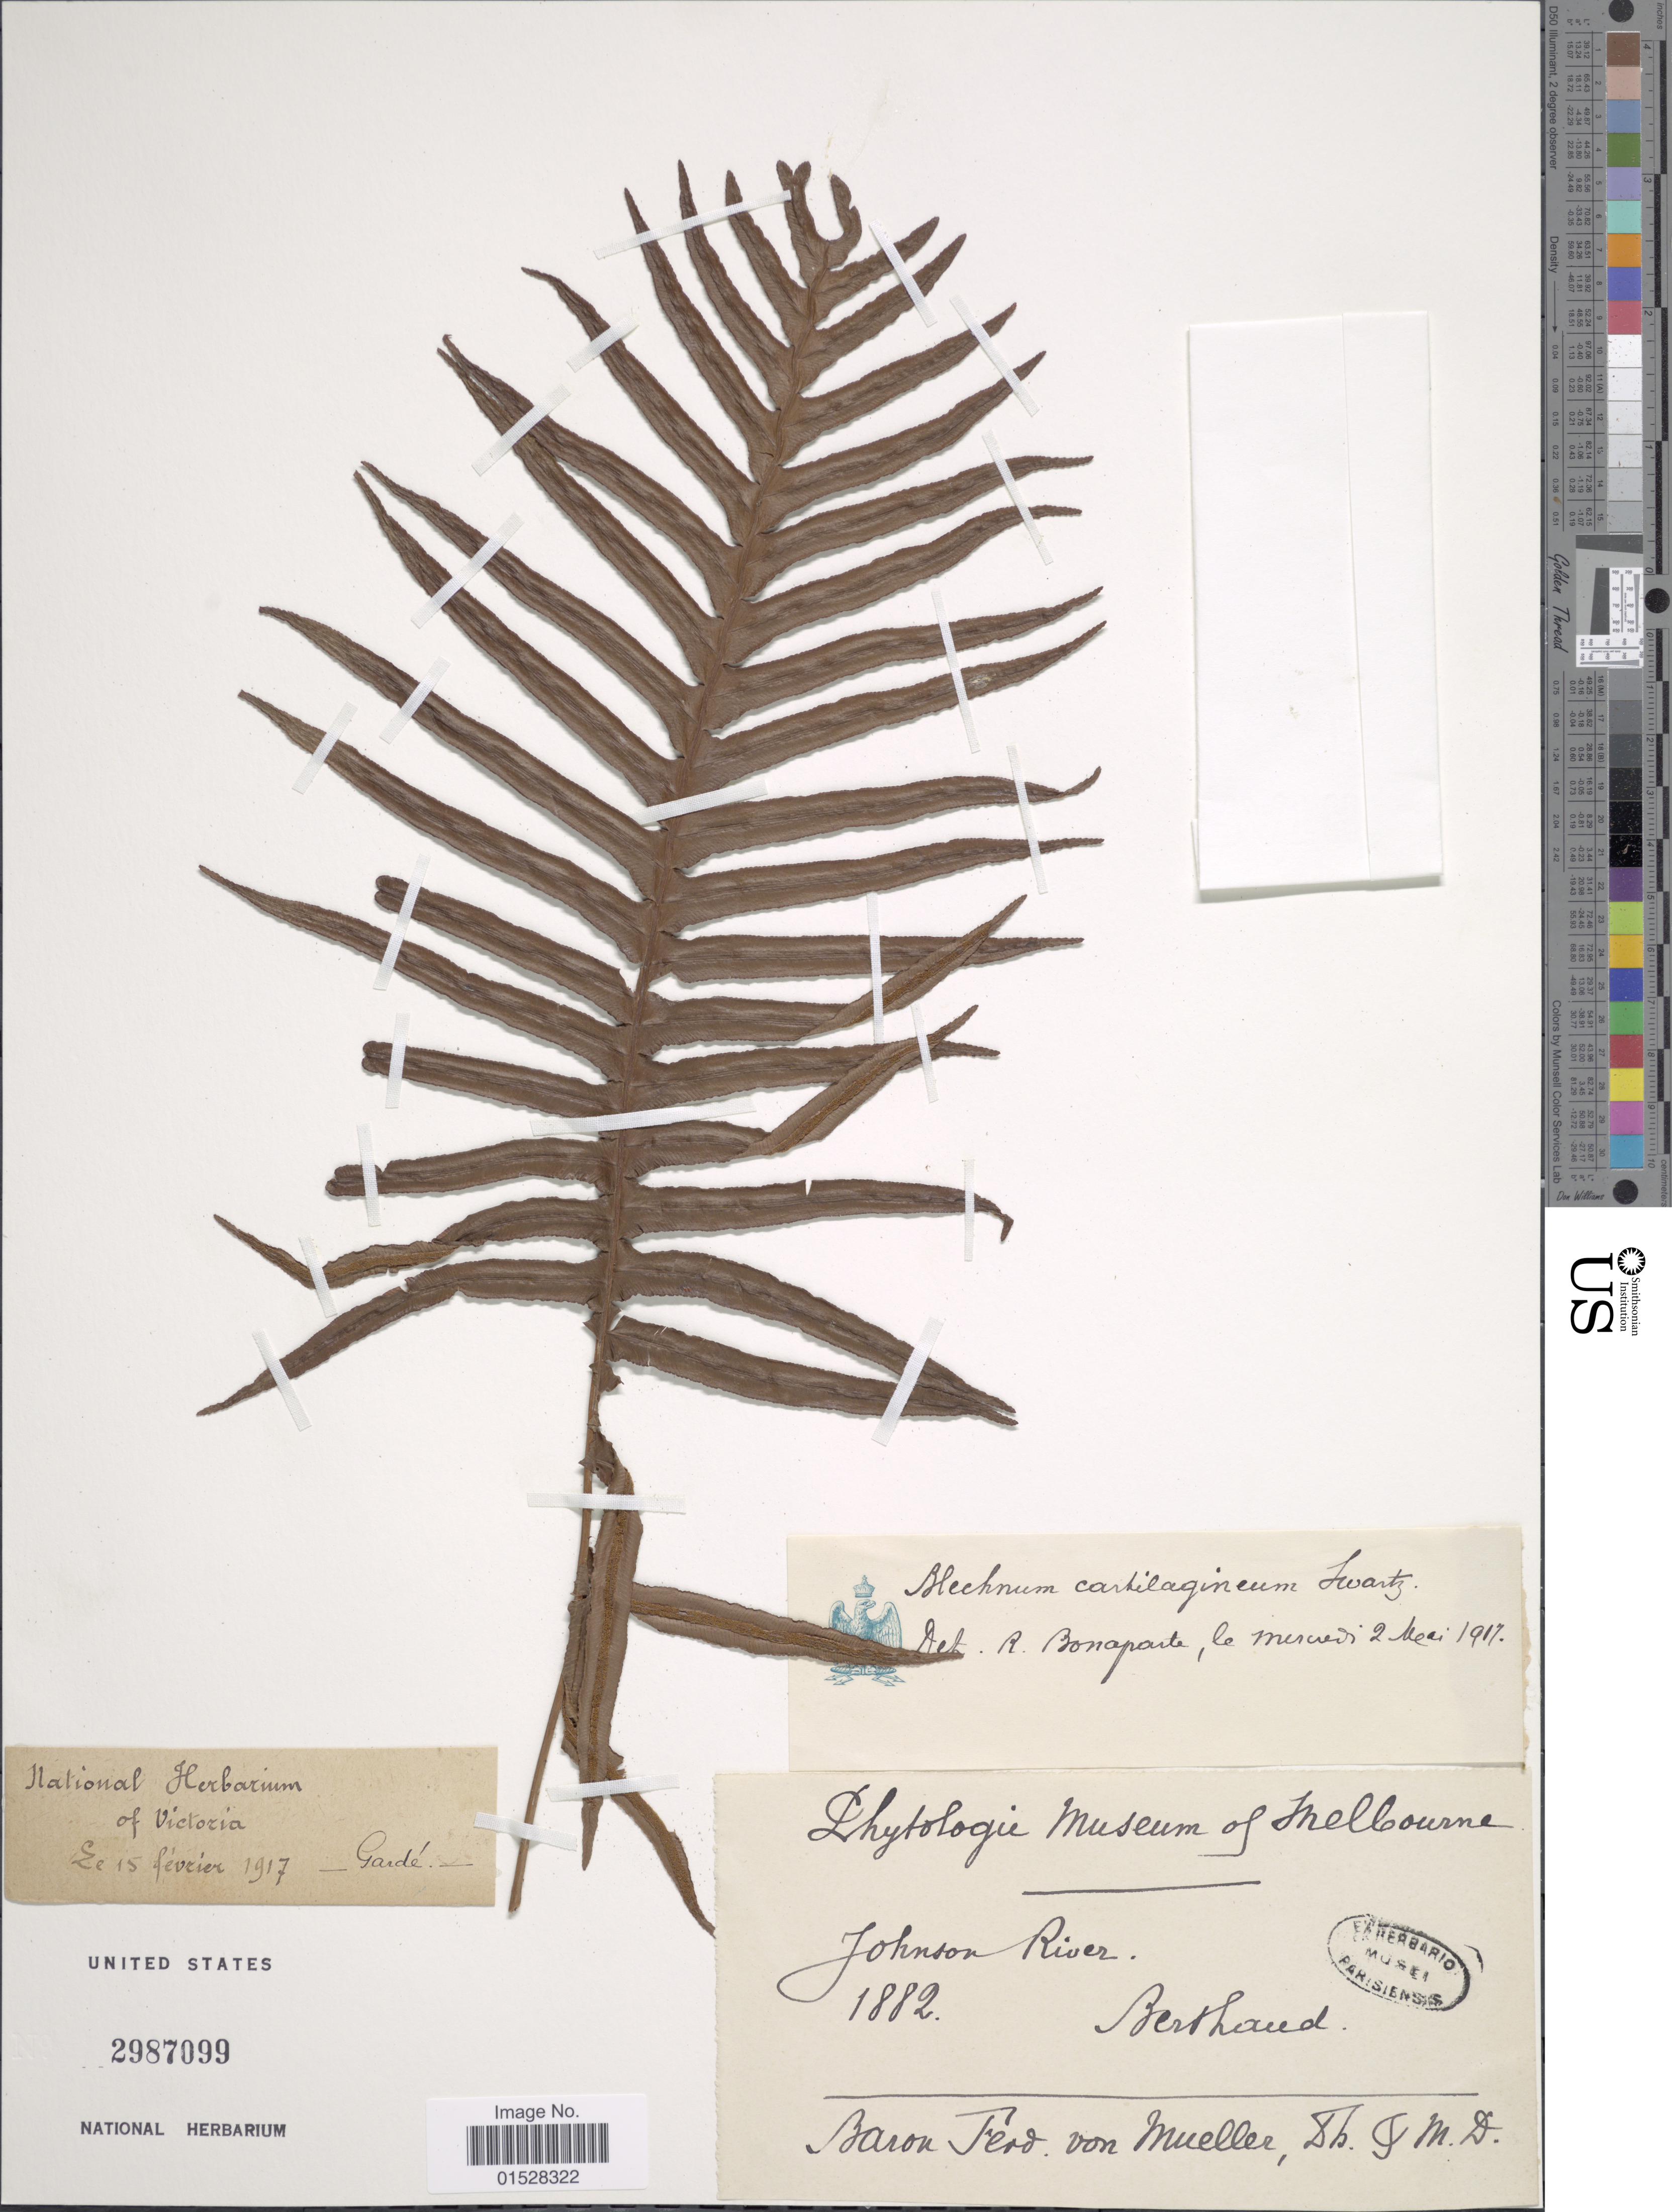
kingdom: Plantae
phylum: Tracheophyta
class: Polypodiopsida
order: Polypodiales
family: Blechnaceae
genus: Blechnum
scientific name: Blechnum cartilagineum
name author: Sw.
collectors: B. von Mueller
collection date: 1882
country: Australia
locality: Johnson [Johnstone] River, Berthaud. [interpreted]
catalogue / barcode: US 2987099